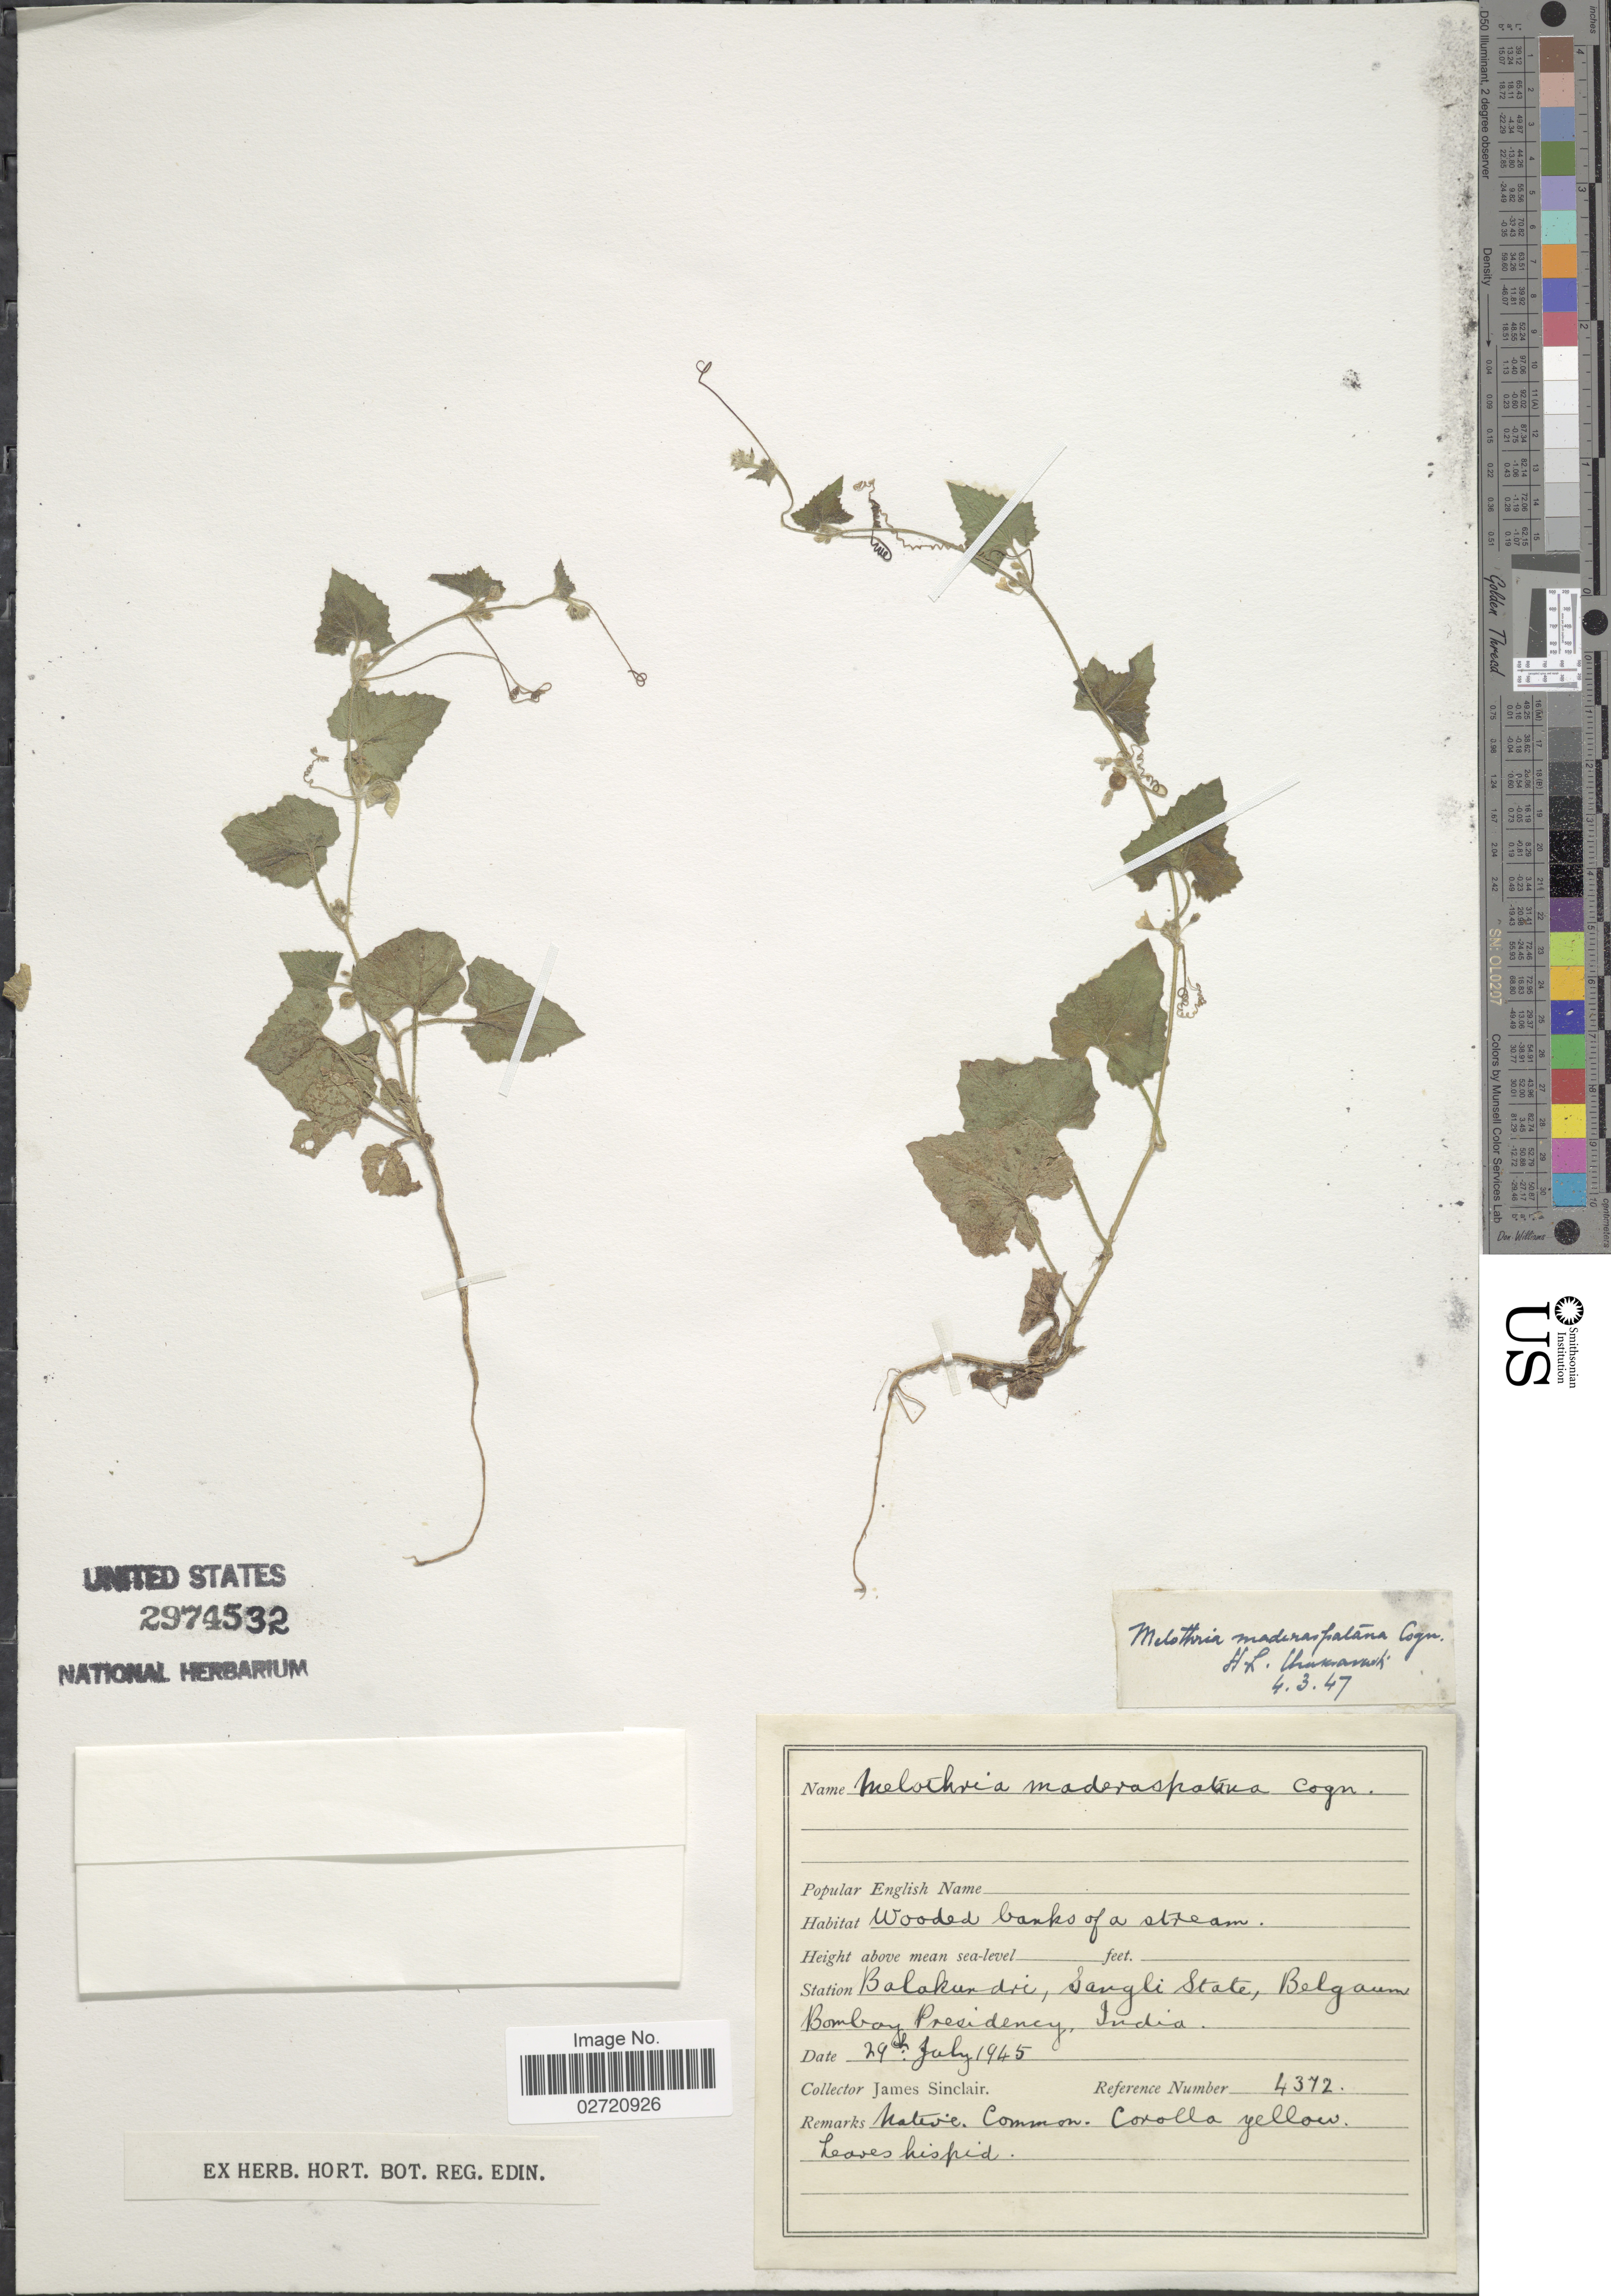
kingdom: Plantae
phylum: Tracheophyta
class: Magnoliopsida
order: Cucurbitales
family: Cucurbitaceae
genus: Cucumis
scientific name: Cucumis maderaspatanus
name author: L.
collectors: J. Sinclair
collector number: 4372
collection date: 1945-07-29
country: India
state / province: Maharashtra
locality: Balakundri Sangli State, Belgaum Bombay Presidency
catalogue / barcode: US 2974532